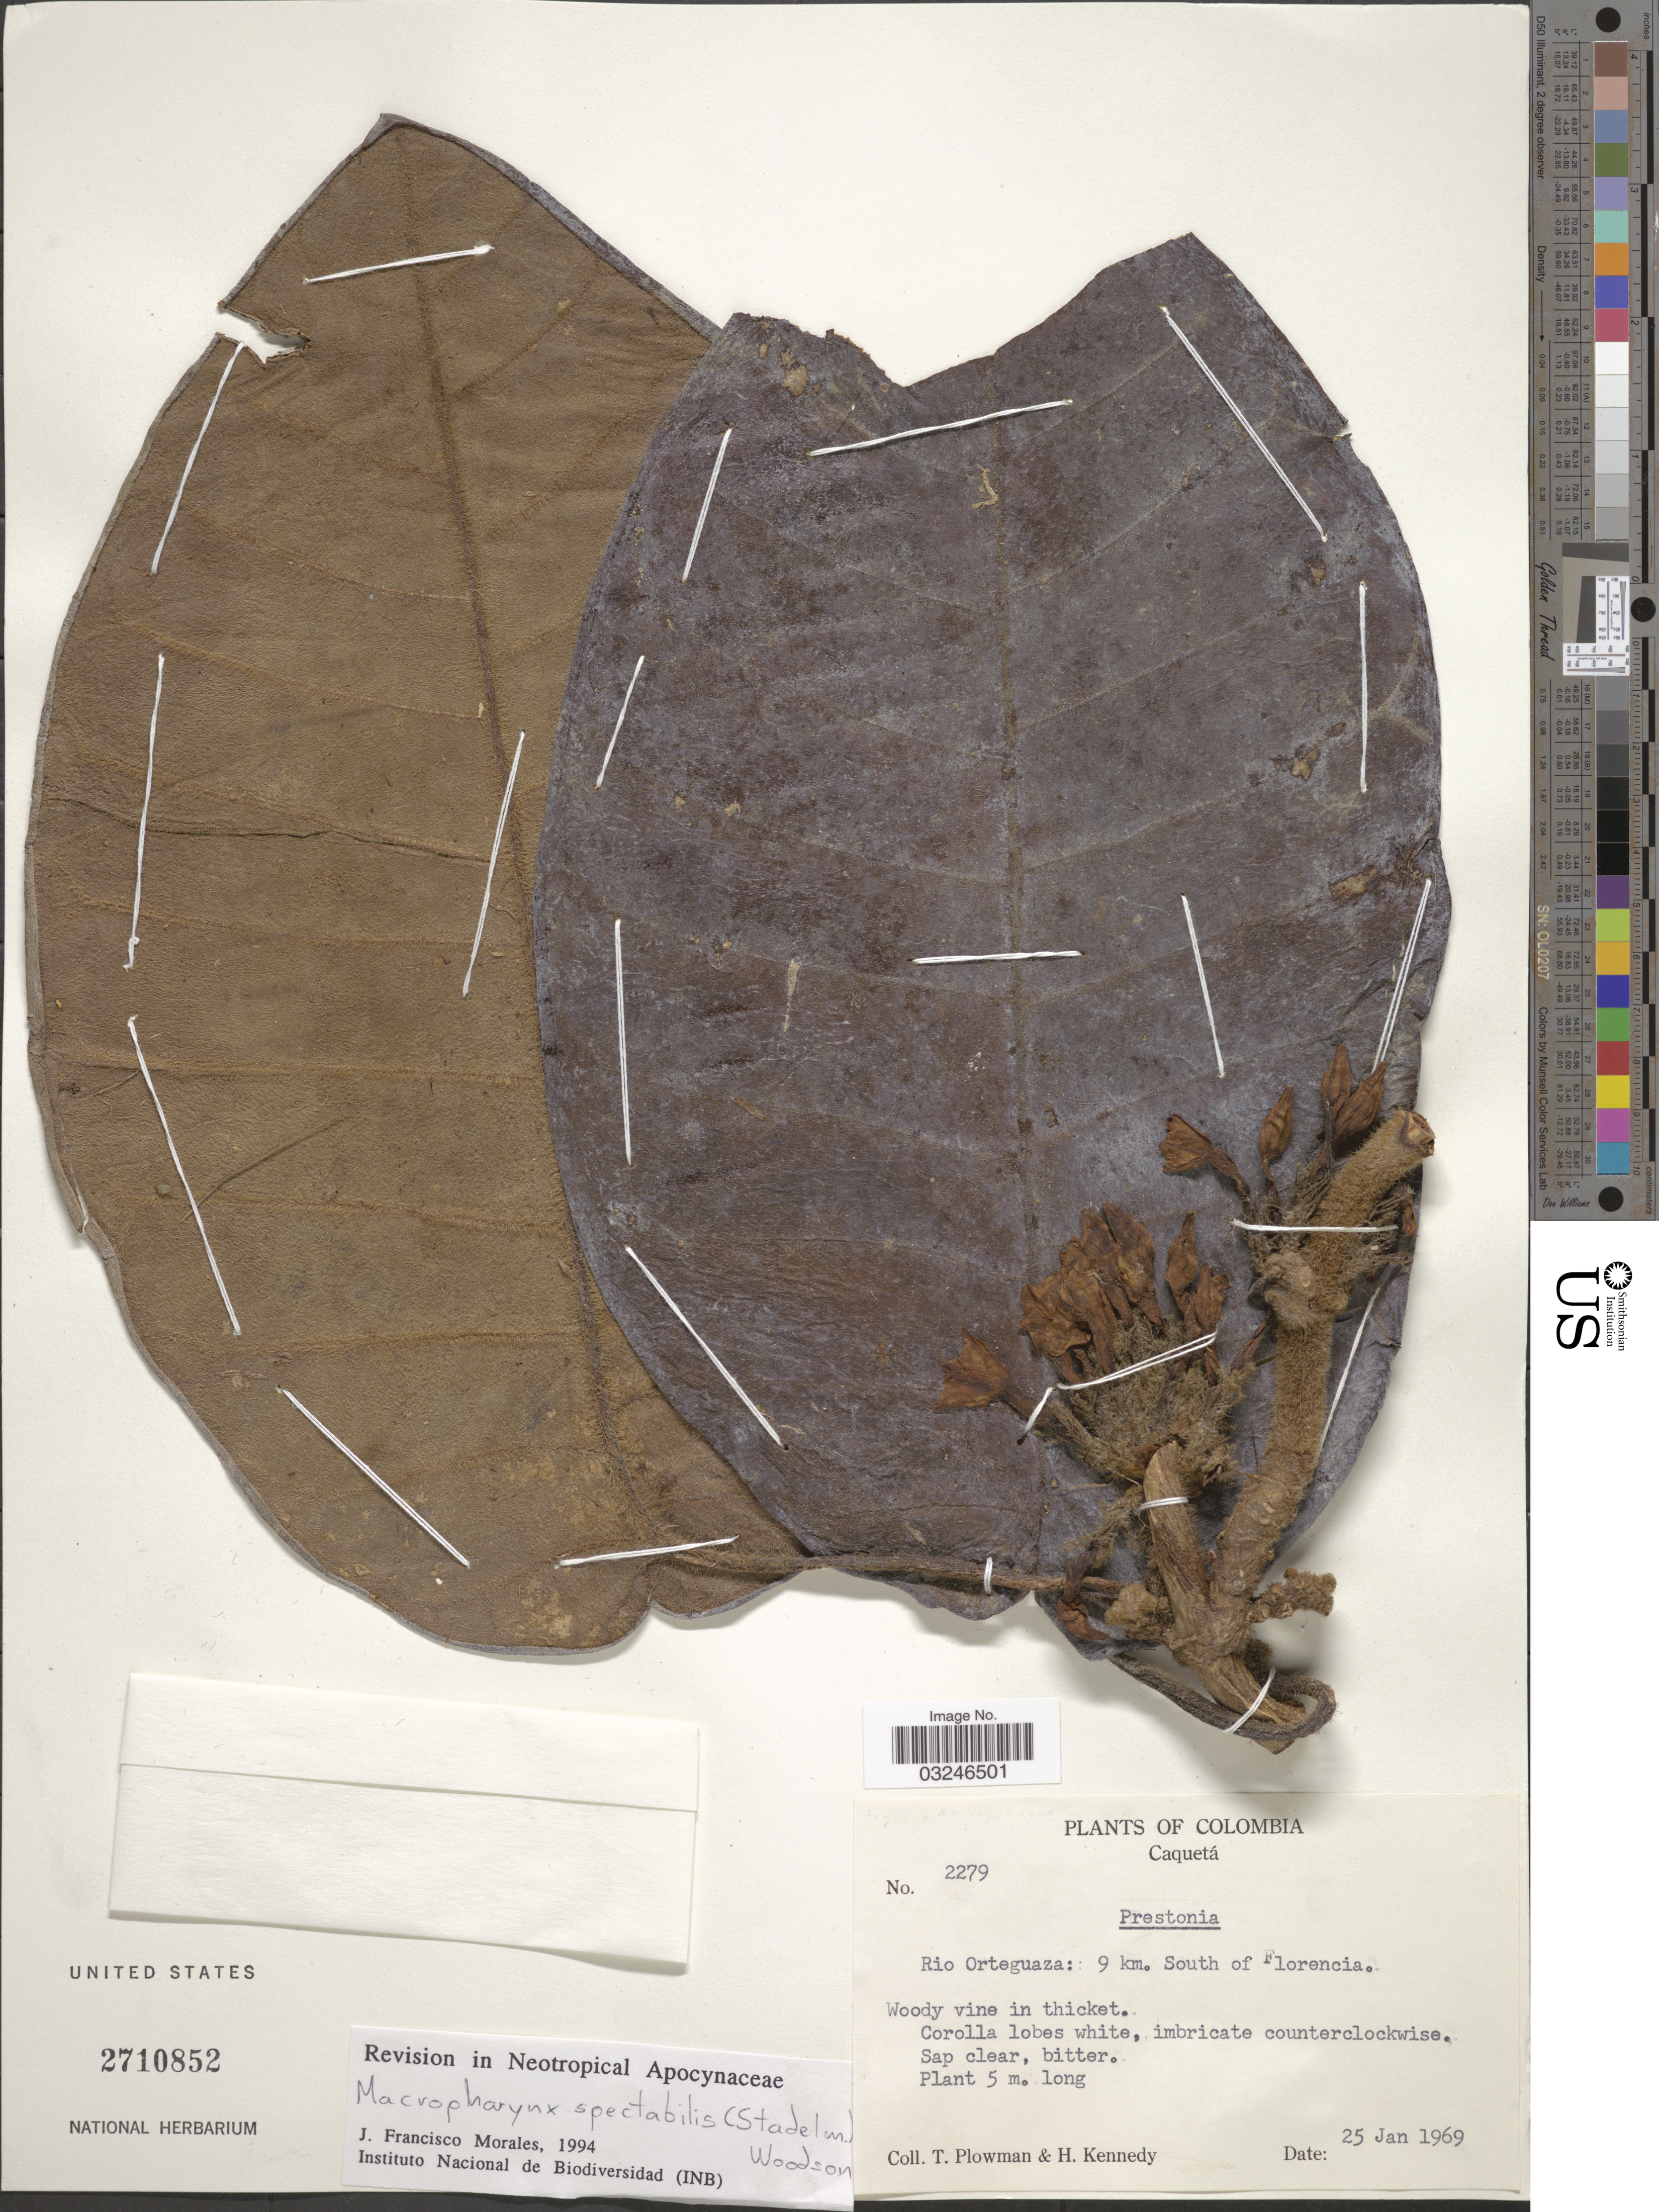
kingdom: Plantae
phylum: Tracheophyta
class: Magnoliopsida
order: Gentianales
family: Apocynaceae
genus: Macropharynx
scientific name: Macropharynx spectabilis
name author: (Stadelm.) Woodson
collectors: T. Plowman & H. Kennedy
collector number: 2279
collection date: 1969-01-25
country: Colombia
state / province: Caquetá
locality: Rio Orteguaza: 9 km. South of Florencia.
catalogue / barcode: US 2710852